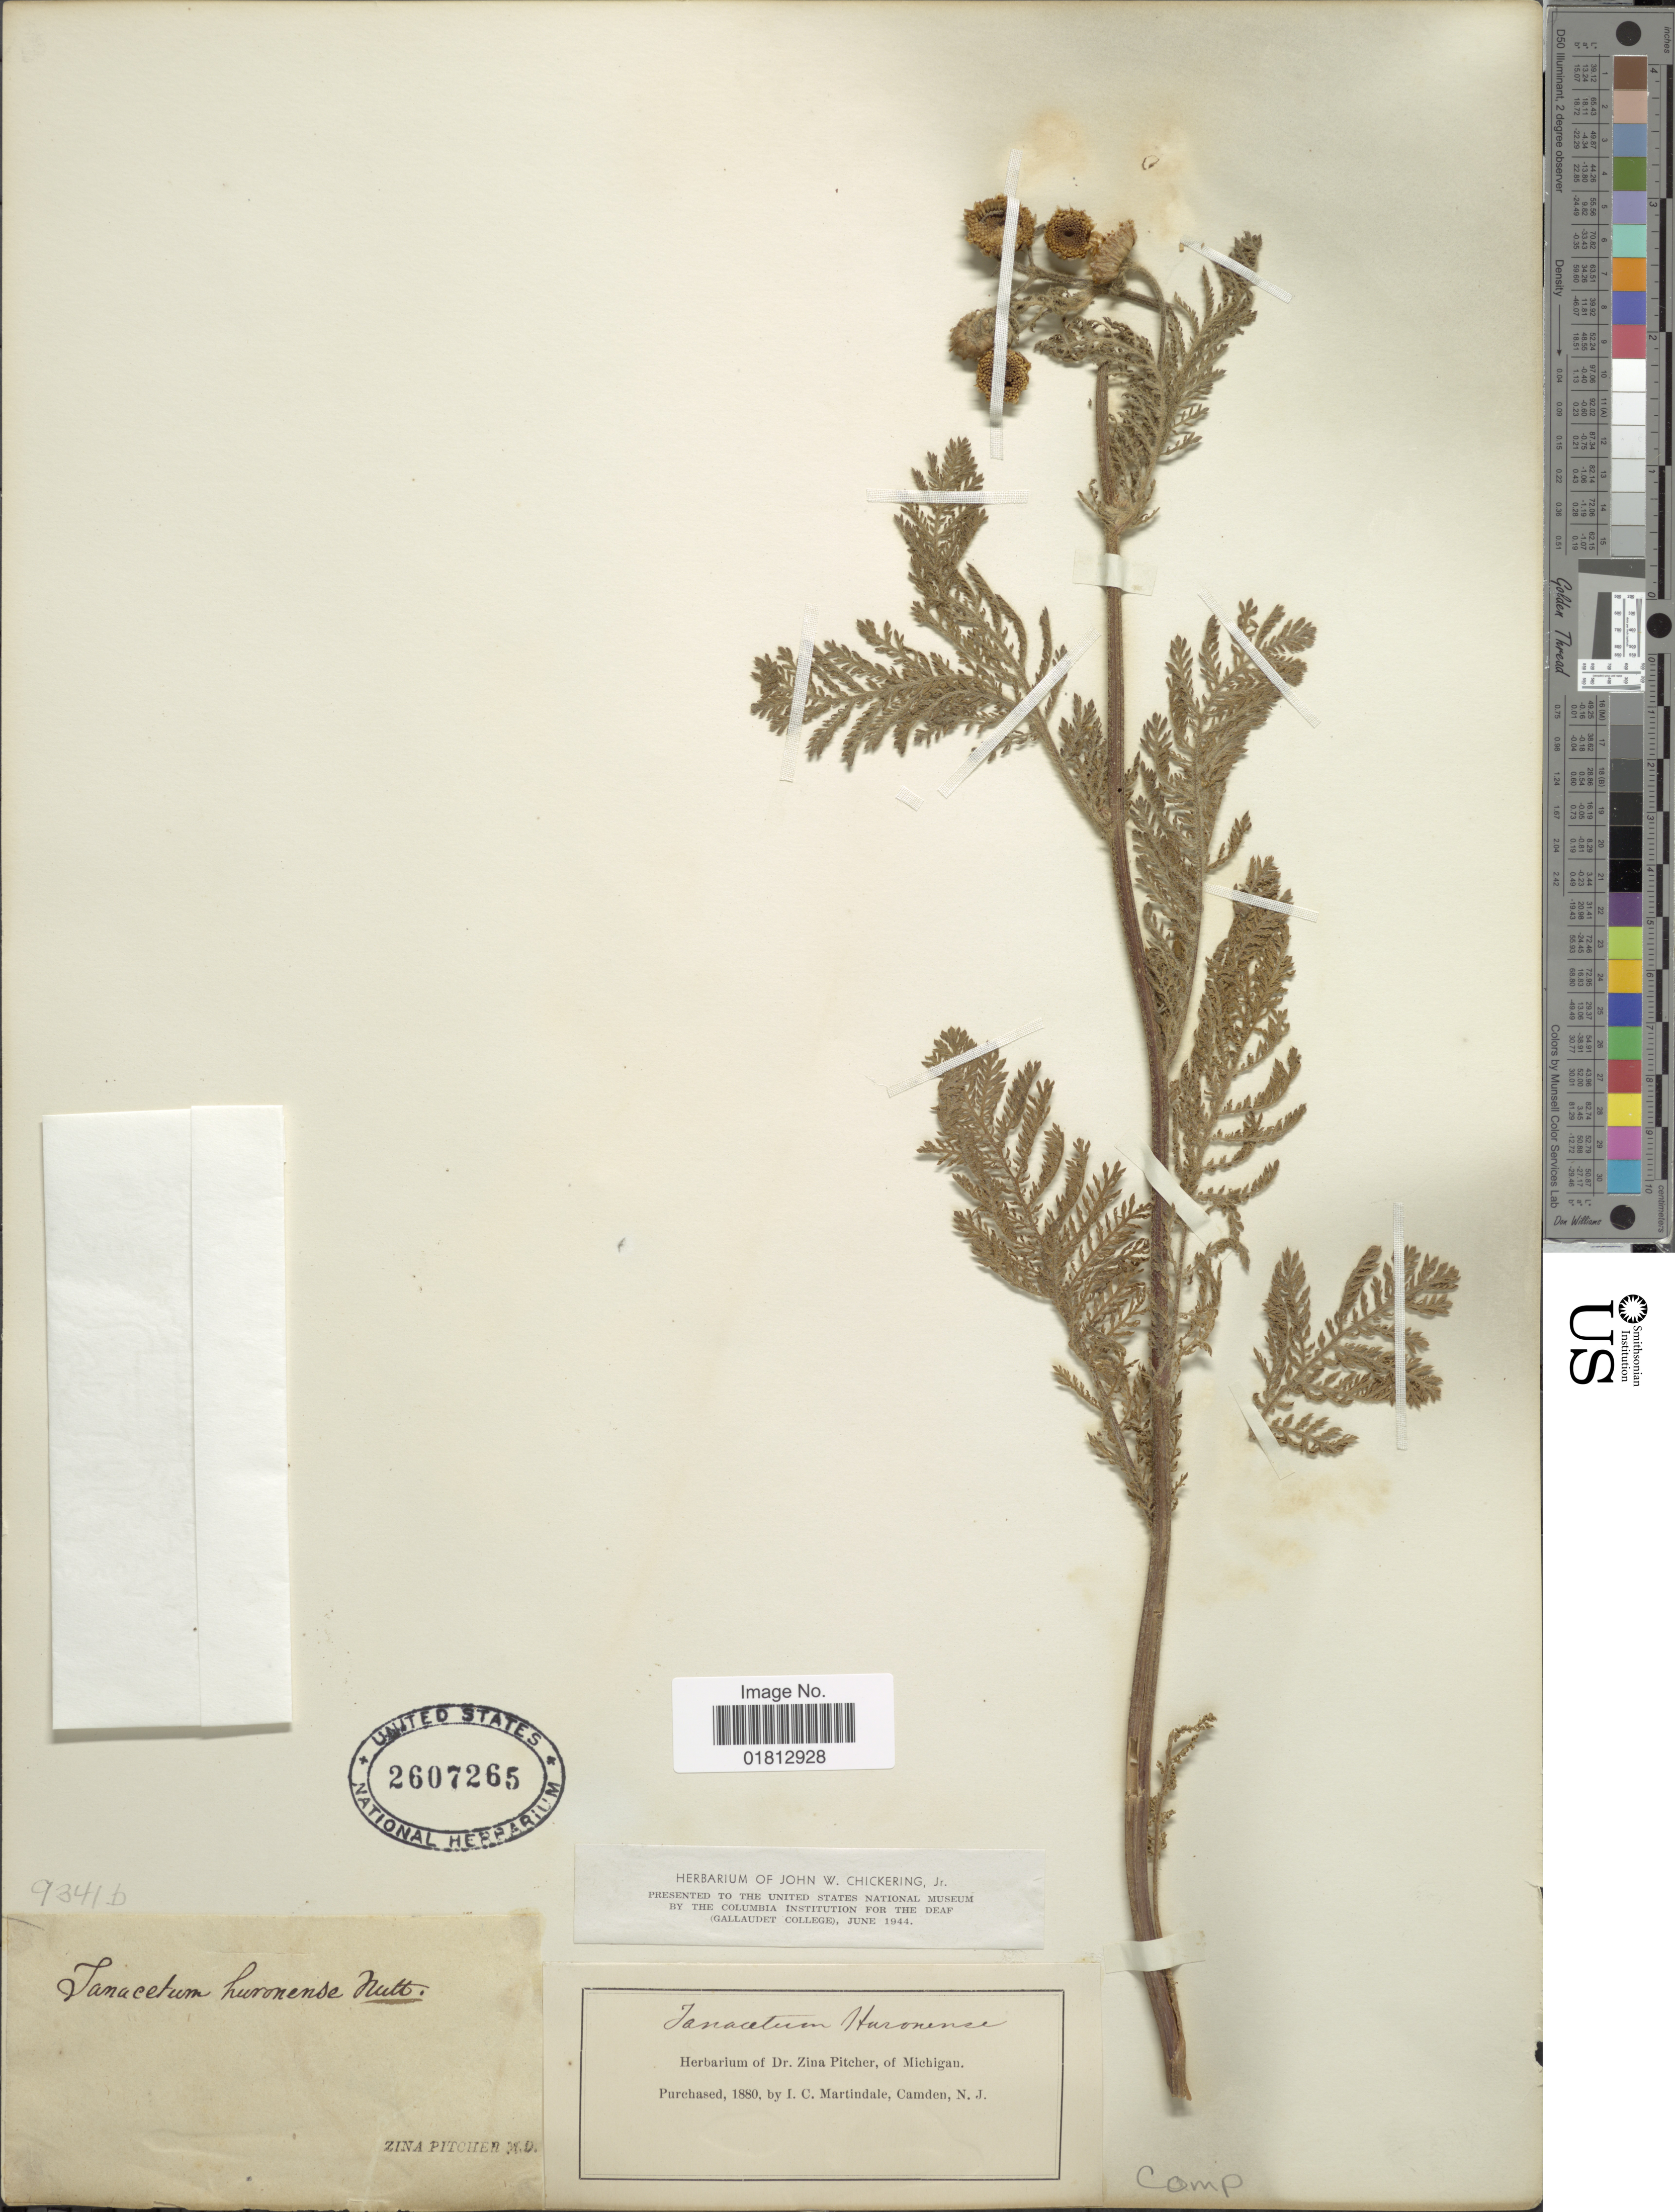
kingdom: Plantae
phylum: Tracheophyta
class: Magnoliopsida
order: Asterales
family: Asteraceae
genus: Tanacetum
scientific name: Tanacetum huronense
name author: Nutt.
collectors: Z. Pitcher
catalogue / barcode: US 2607265